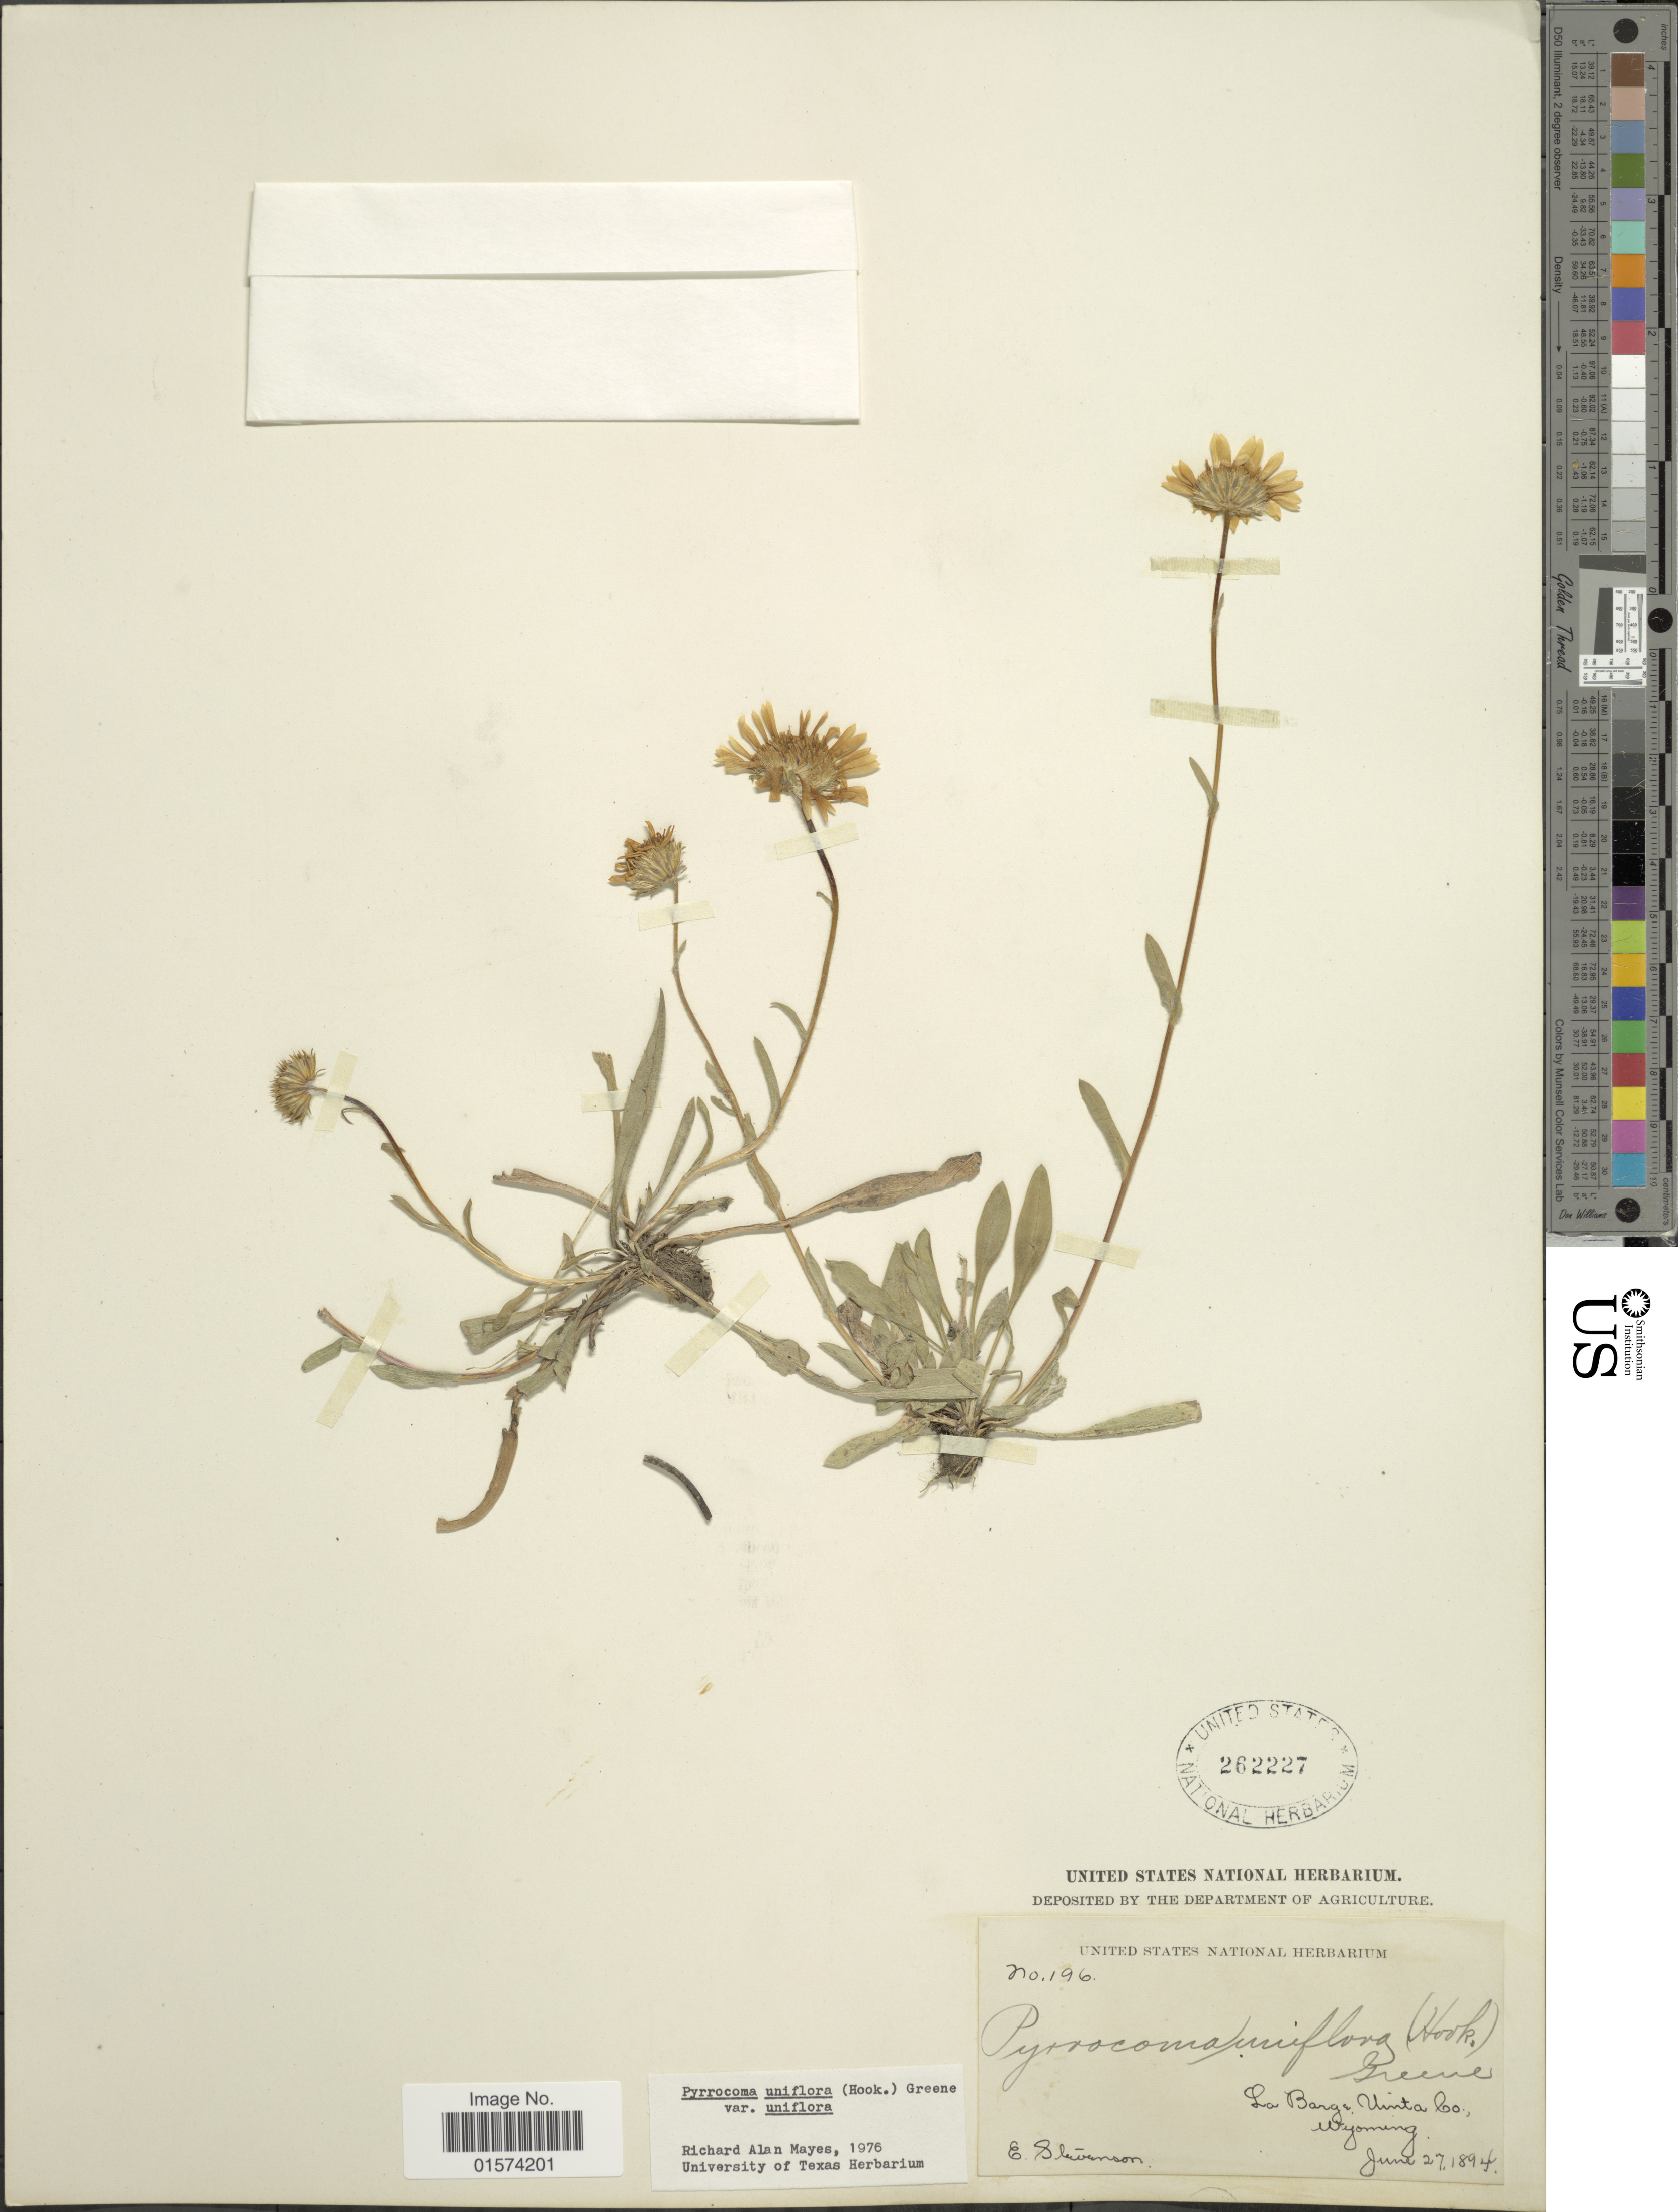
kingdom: Plantae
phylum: Tracheophyta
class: Magnoliopsida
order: Asterales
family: Asteraceae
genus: Pyrrocoma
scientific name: Pyrrocoma uniflora var. uniflora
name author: (Hook.) Greene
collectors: E. Stevenson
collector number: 196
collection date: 1894-06-27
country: United States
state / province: Wyoming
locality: La Barge Uinta Co.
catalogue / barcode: US 262227